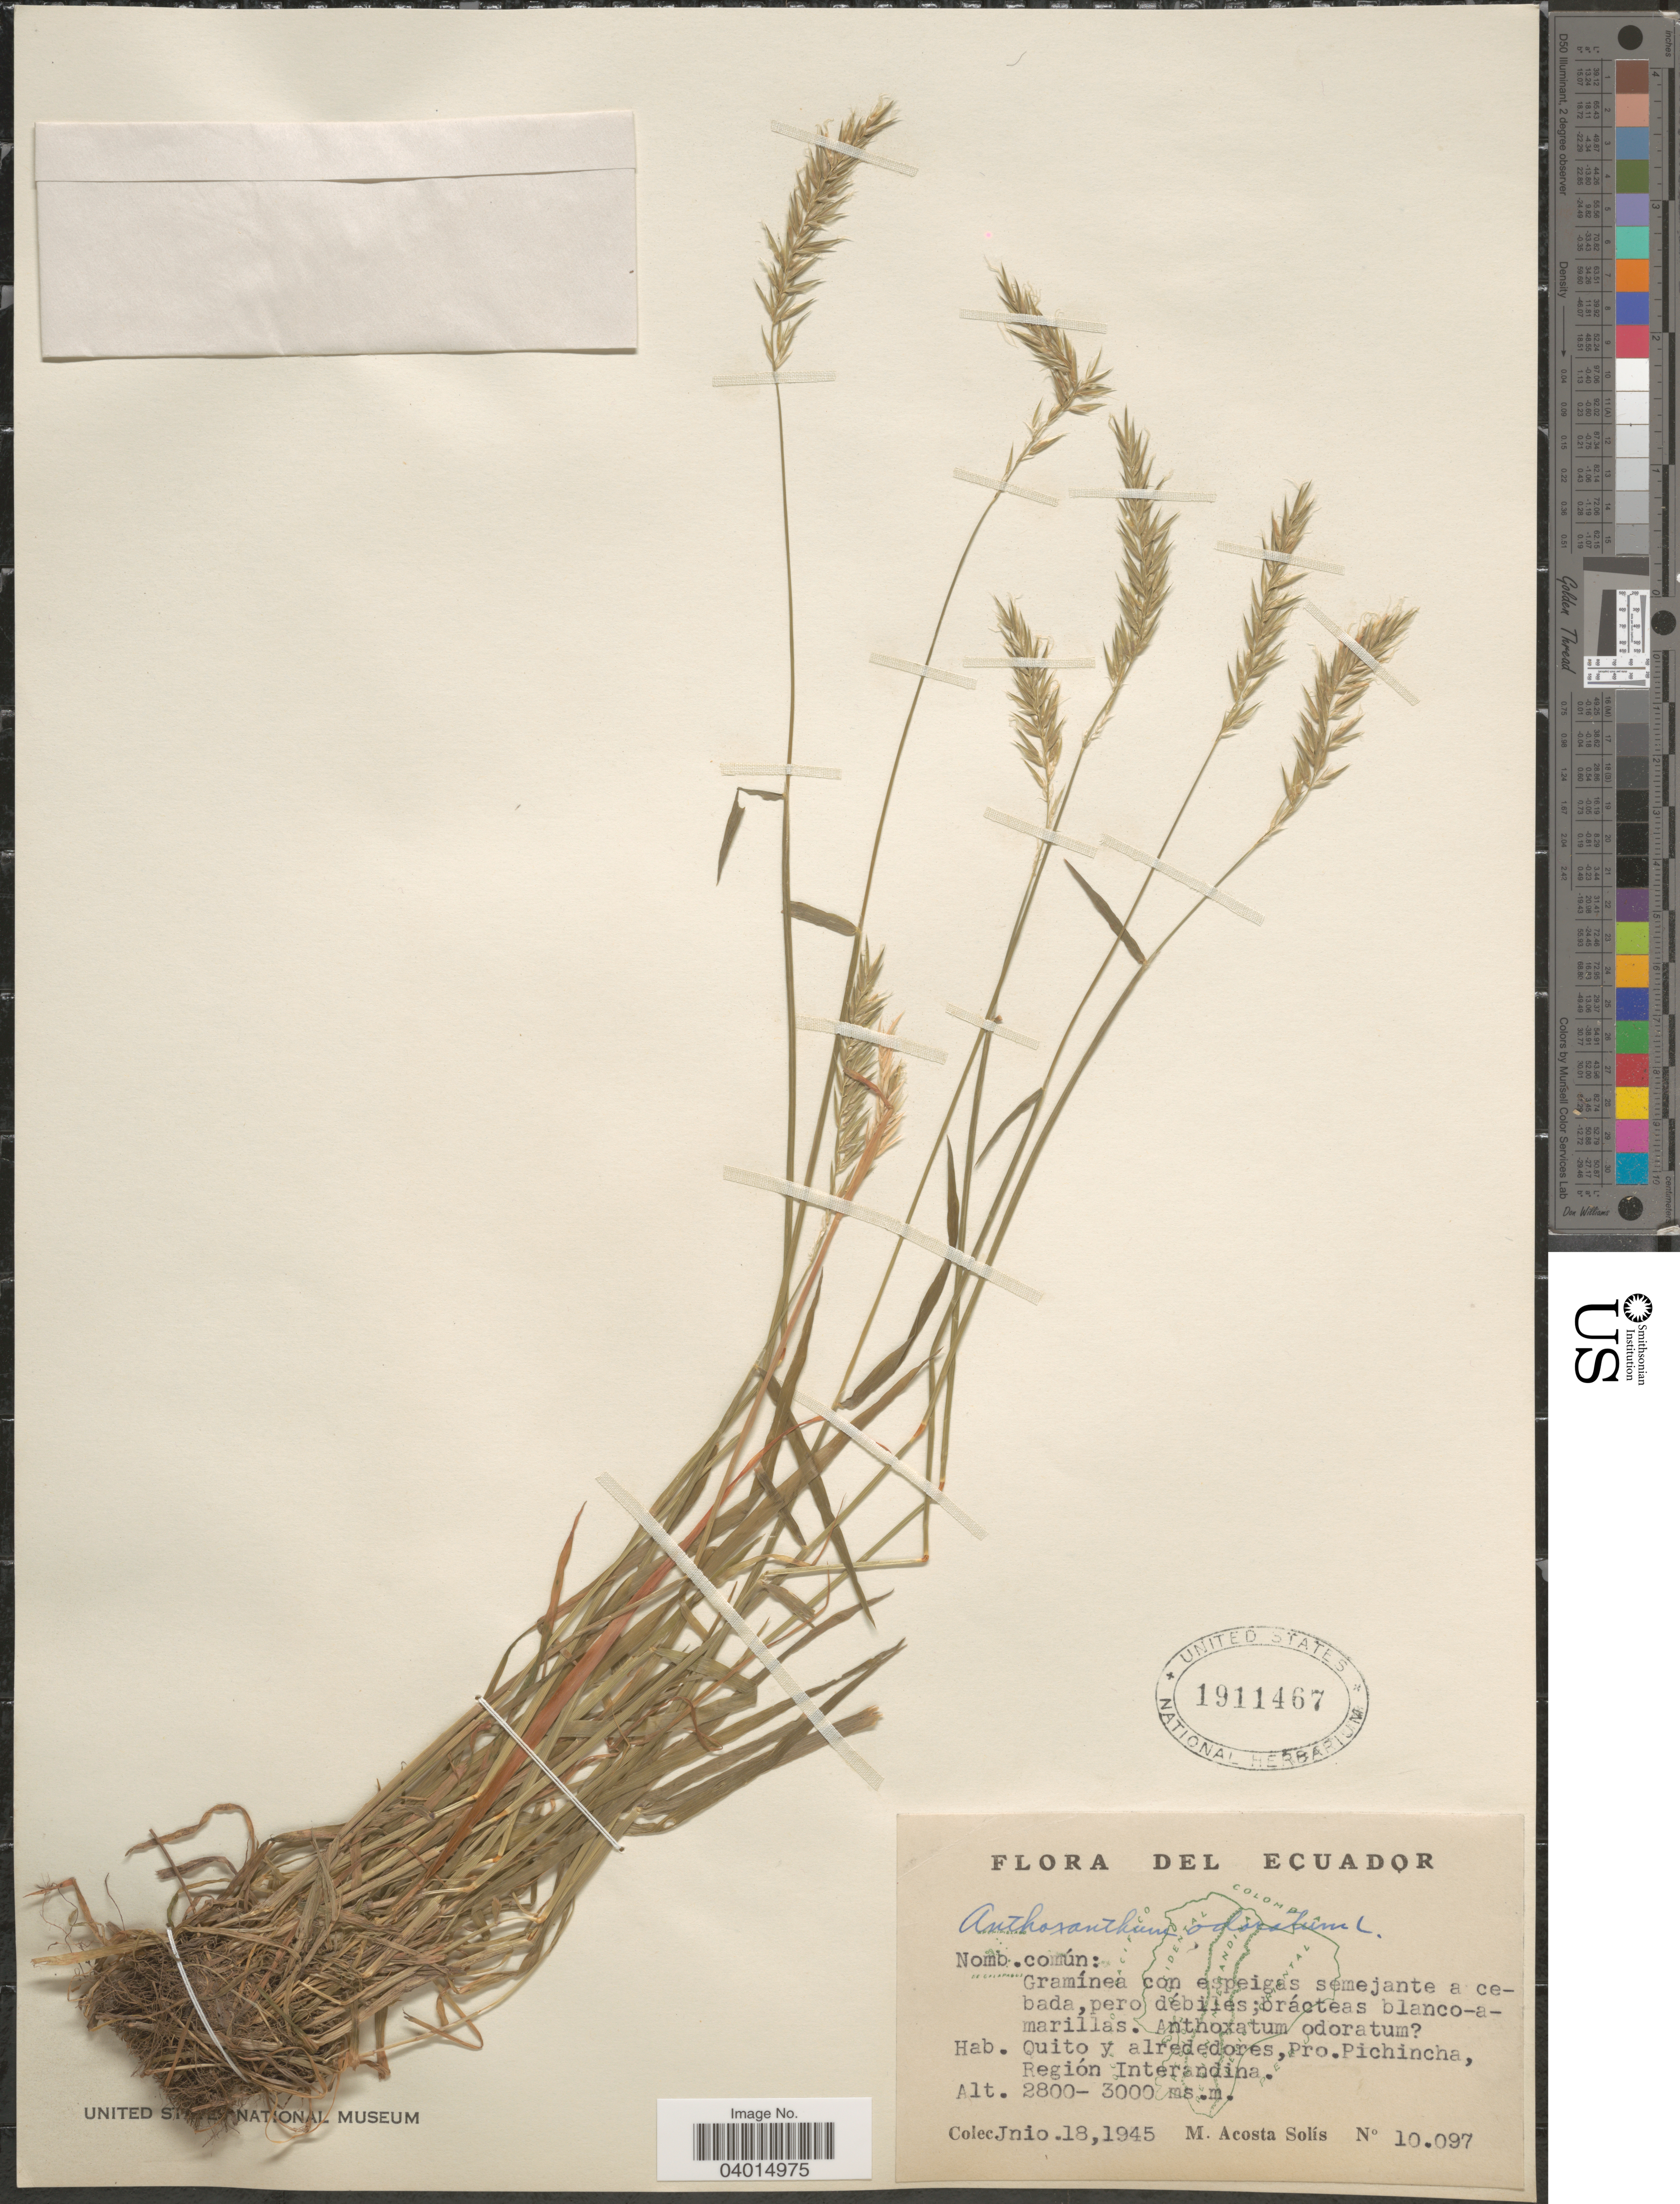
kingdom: Plantae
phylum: Tracheophyta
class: Liliopsida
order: Poales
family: Poaceae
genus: Anthoxanthum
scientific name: Anthoxanthum odoratum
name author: L.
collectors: M. Acosta Solis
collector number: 10097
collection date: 1945-06-18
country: Ecuador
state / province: Pichincha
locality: Quito y alrededores, Región Interandina.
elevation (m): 2800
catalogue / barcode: US 1911467